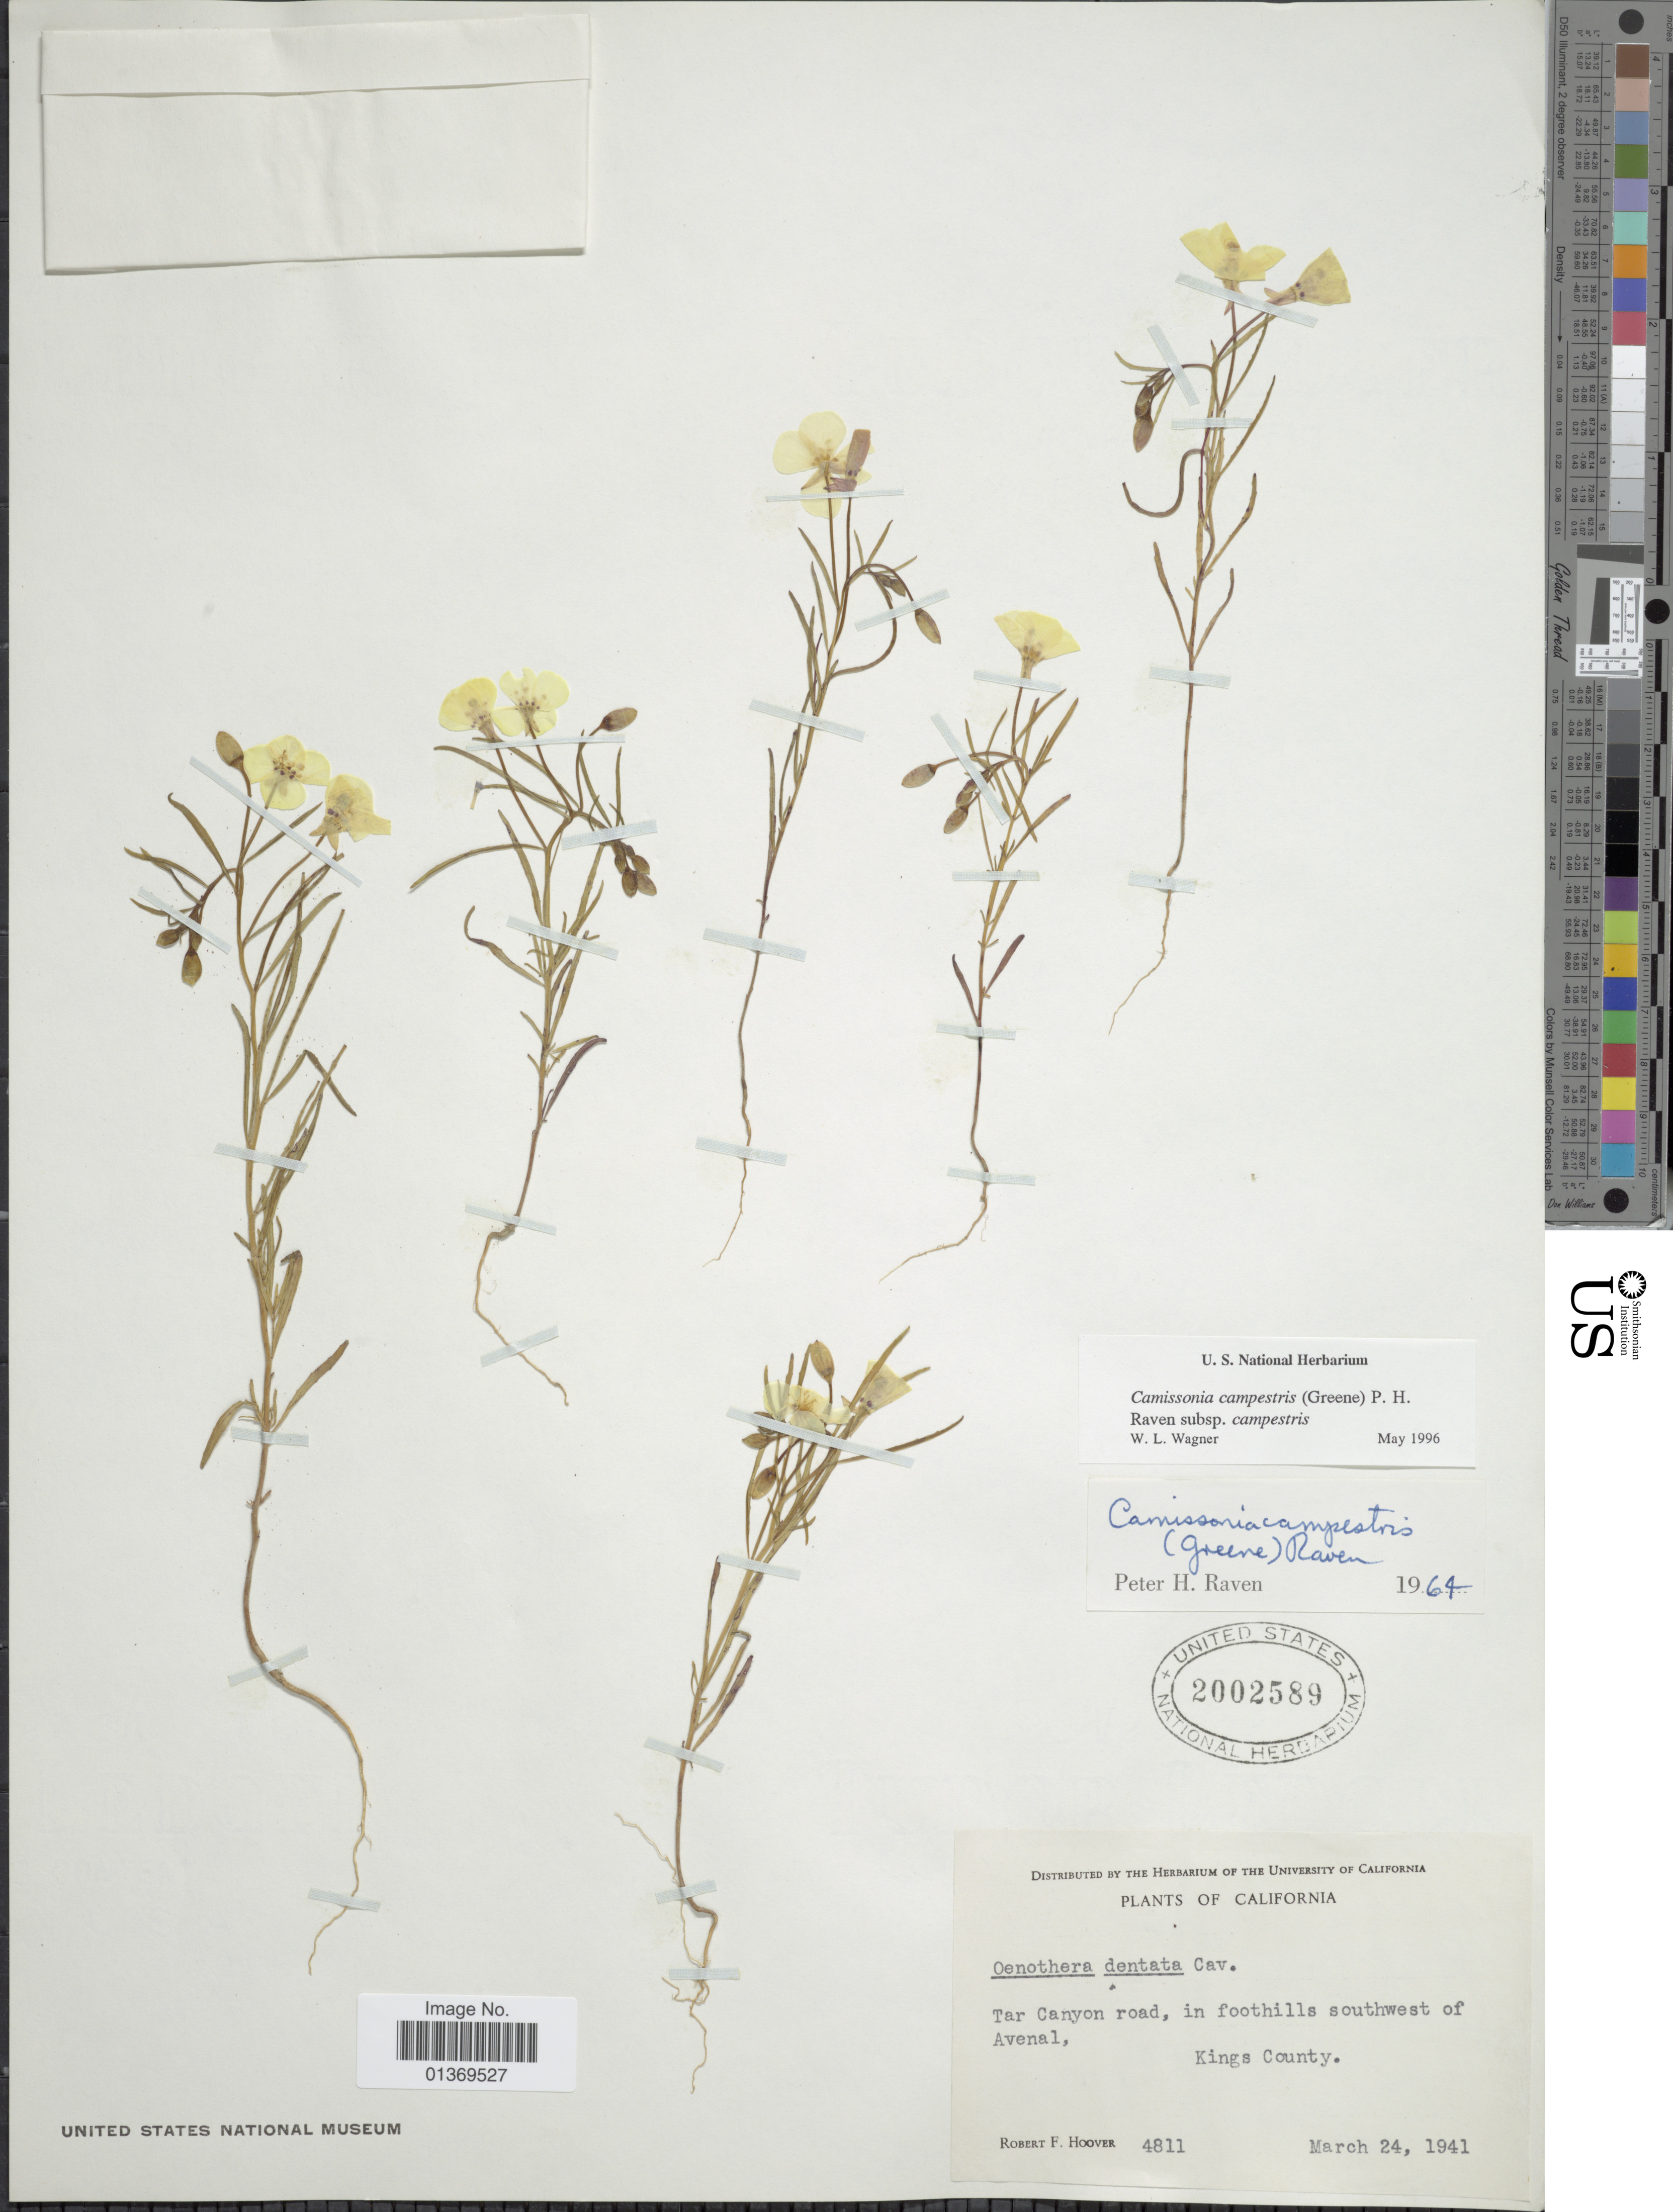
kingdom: Plantae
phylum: Tracheophyta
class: Magnoliopsida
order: Myrtales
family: Onagraceae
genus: Camissonia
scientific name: Camissonia campestris subsp. campestris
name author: (Greene) P.H. Raven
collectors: R. F. Hoover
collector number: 4811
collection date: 1941-03-24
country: United States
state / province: California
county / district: Kings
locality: Tar Canyon road, in foothills southwest of Avenal, Kings County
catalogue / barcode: US 2002589